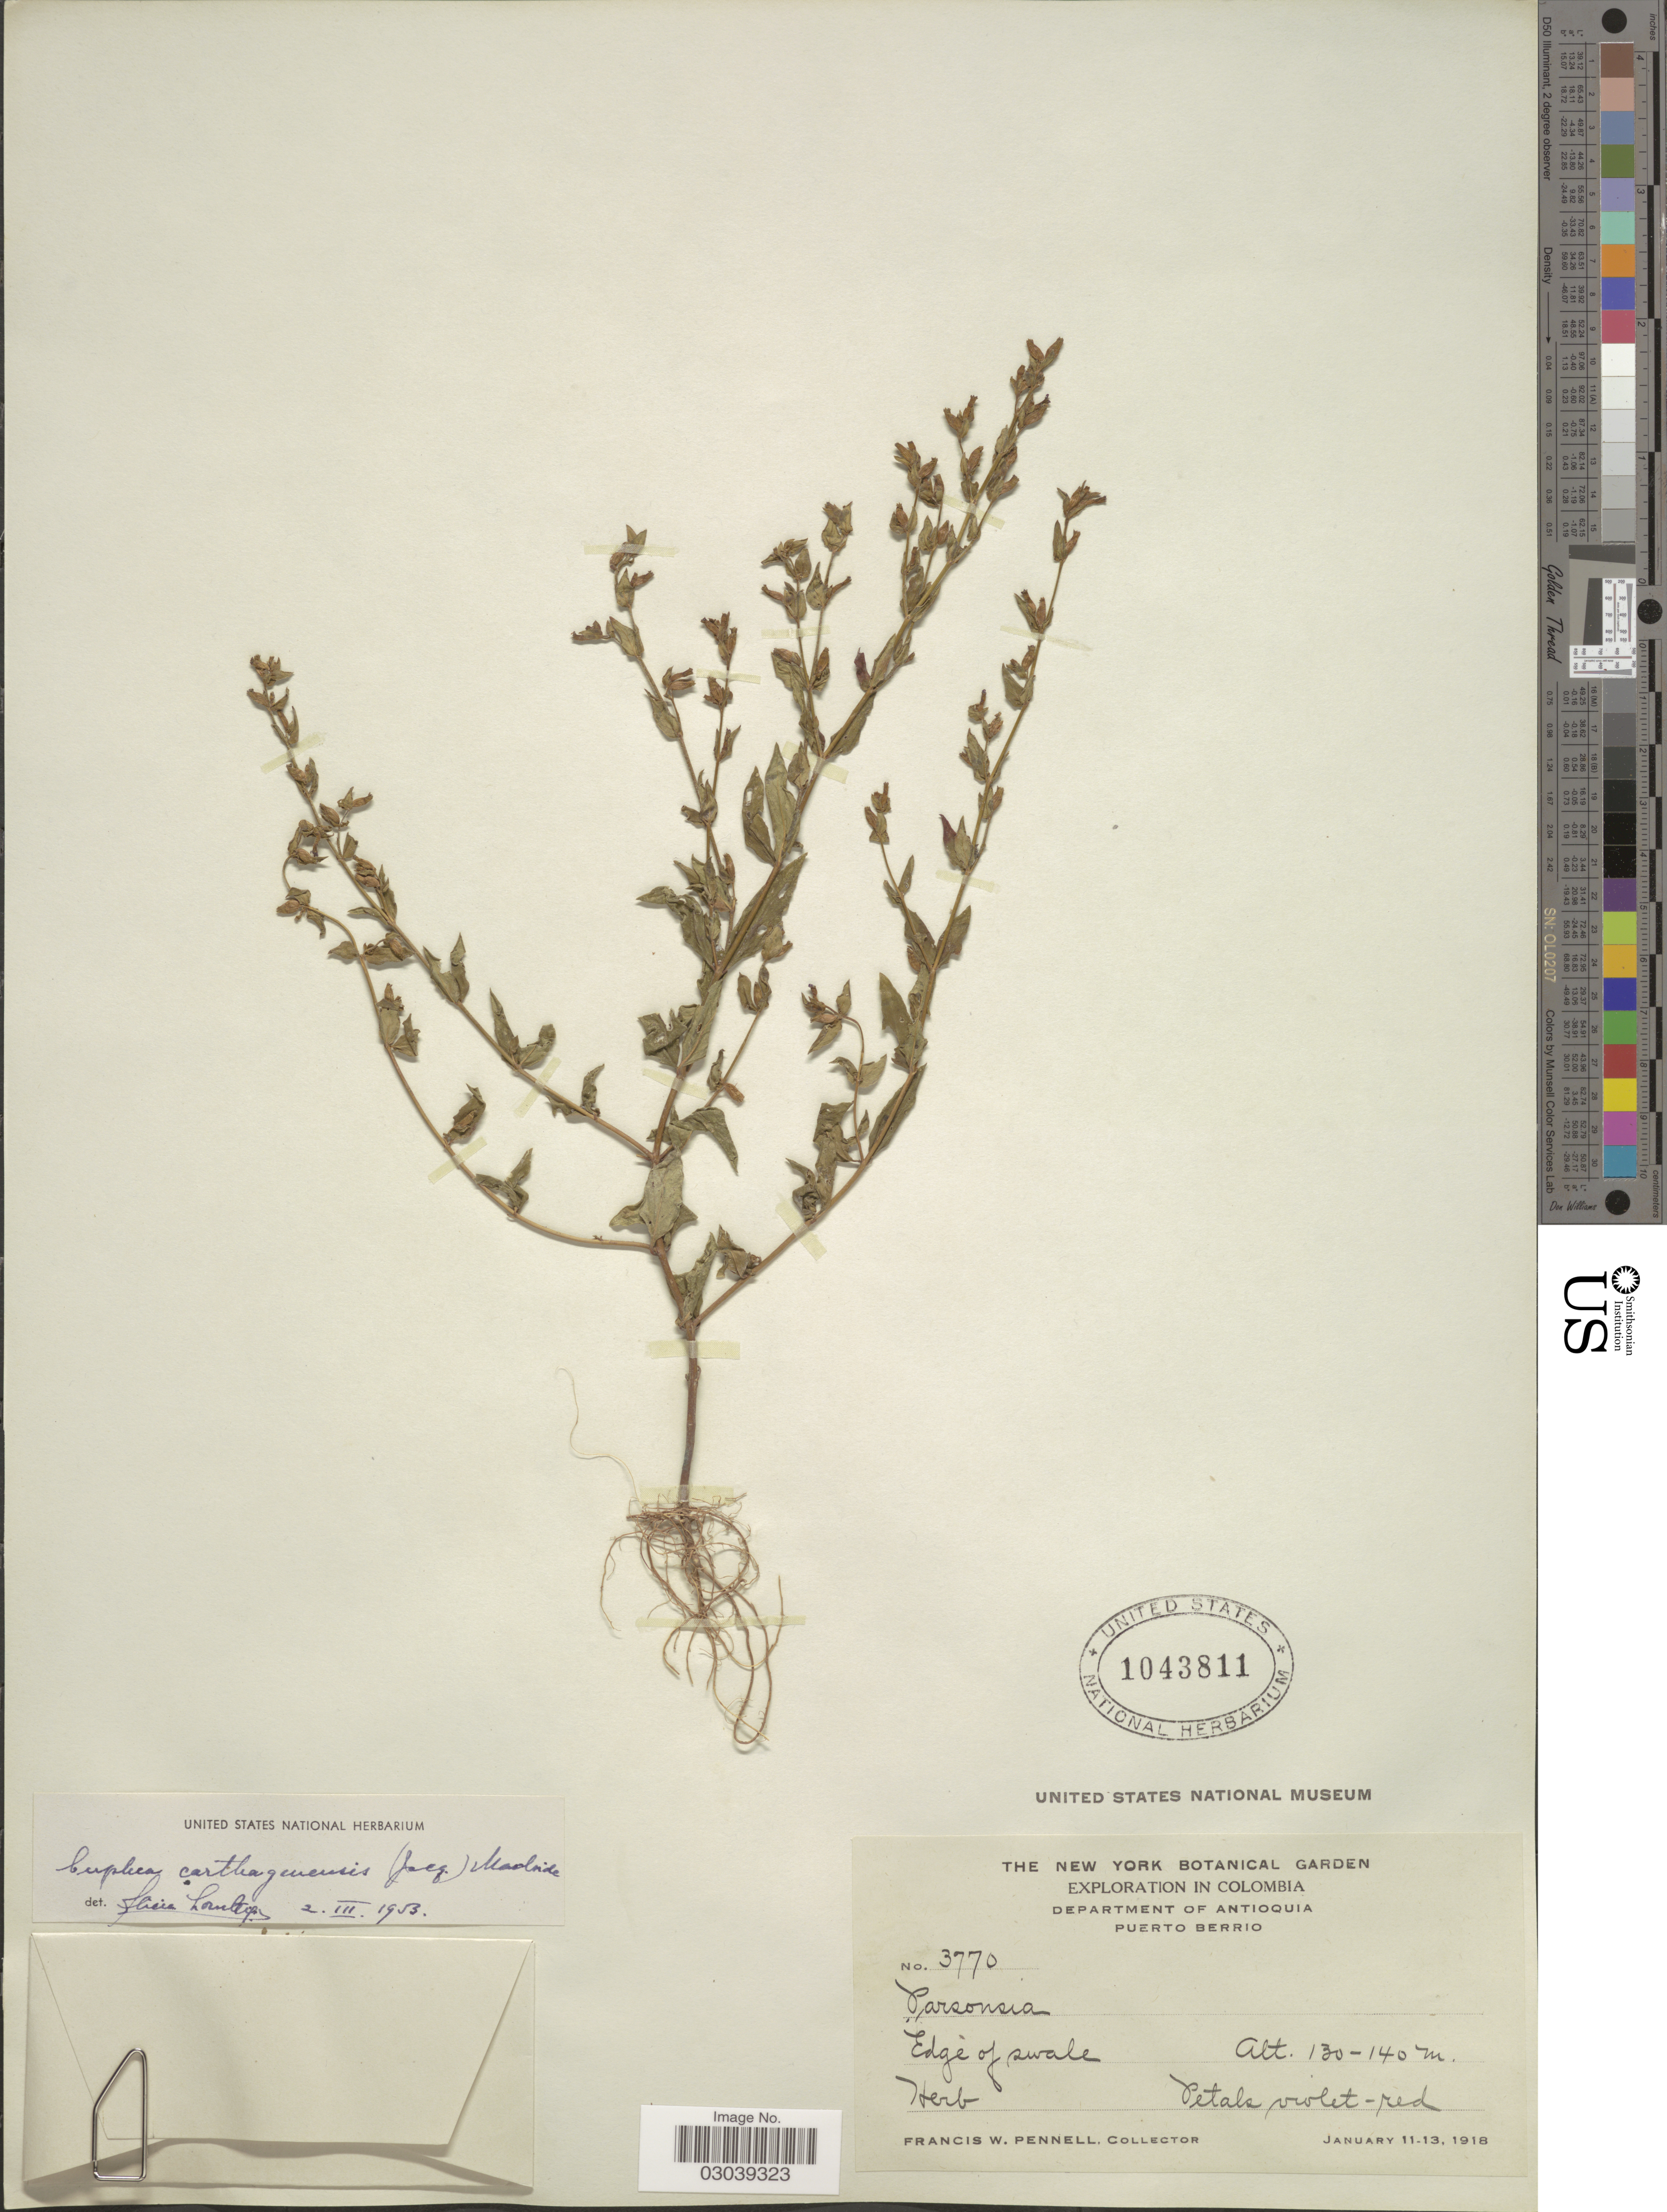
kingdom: Plantae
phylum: Tracheophyta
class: Magnoliopsida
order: Myrtales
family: Lythraceae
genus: Cuphea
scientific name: Cuphea carthagenensis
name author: (Jacq.) J.F. Macbr.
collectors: F. W. Pennell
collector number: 3770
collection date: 1918-01-11/1918-01-13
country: Colombia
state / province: Antioquia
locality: Department of Antioquia. Puerto Berrio.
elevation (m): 130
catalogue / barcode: US 1043811